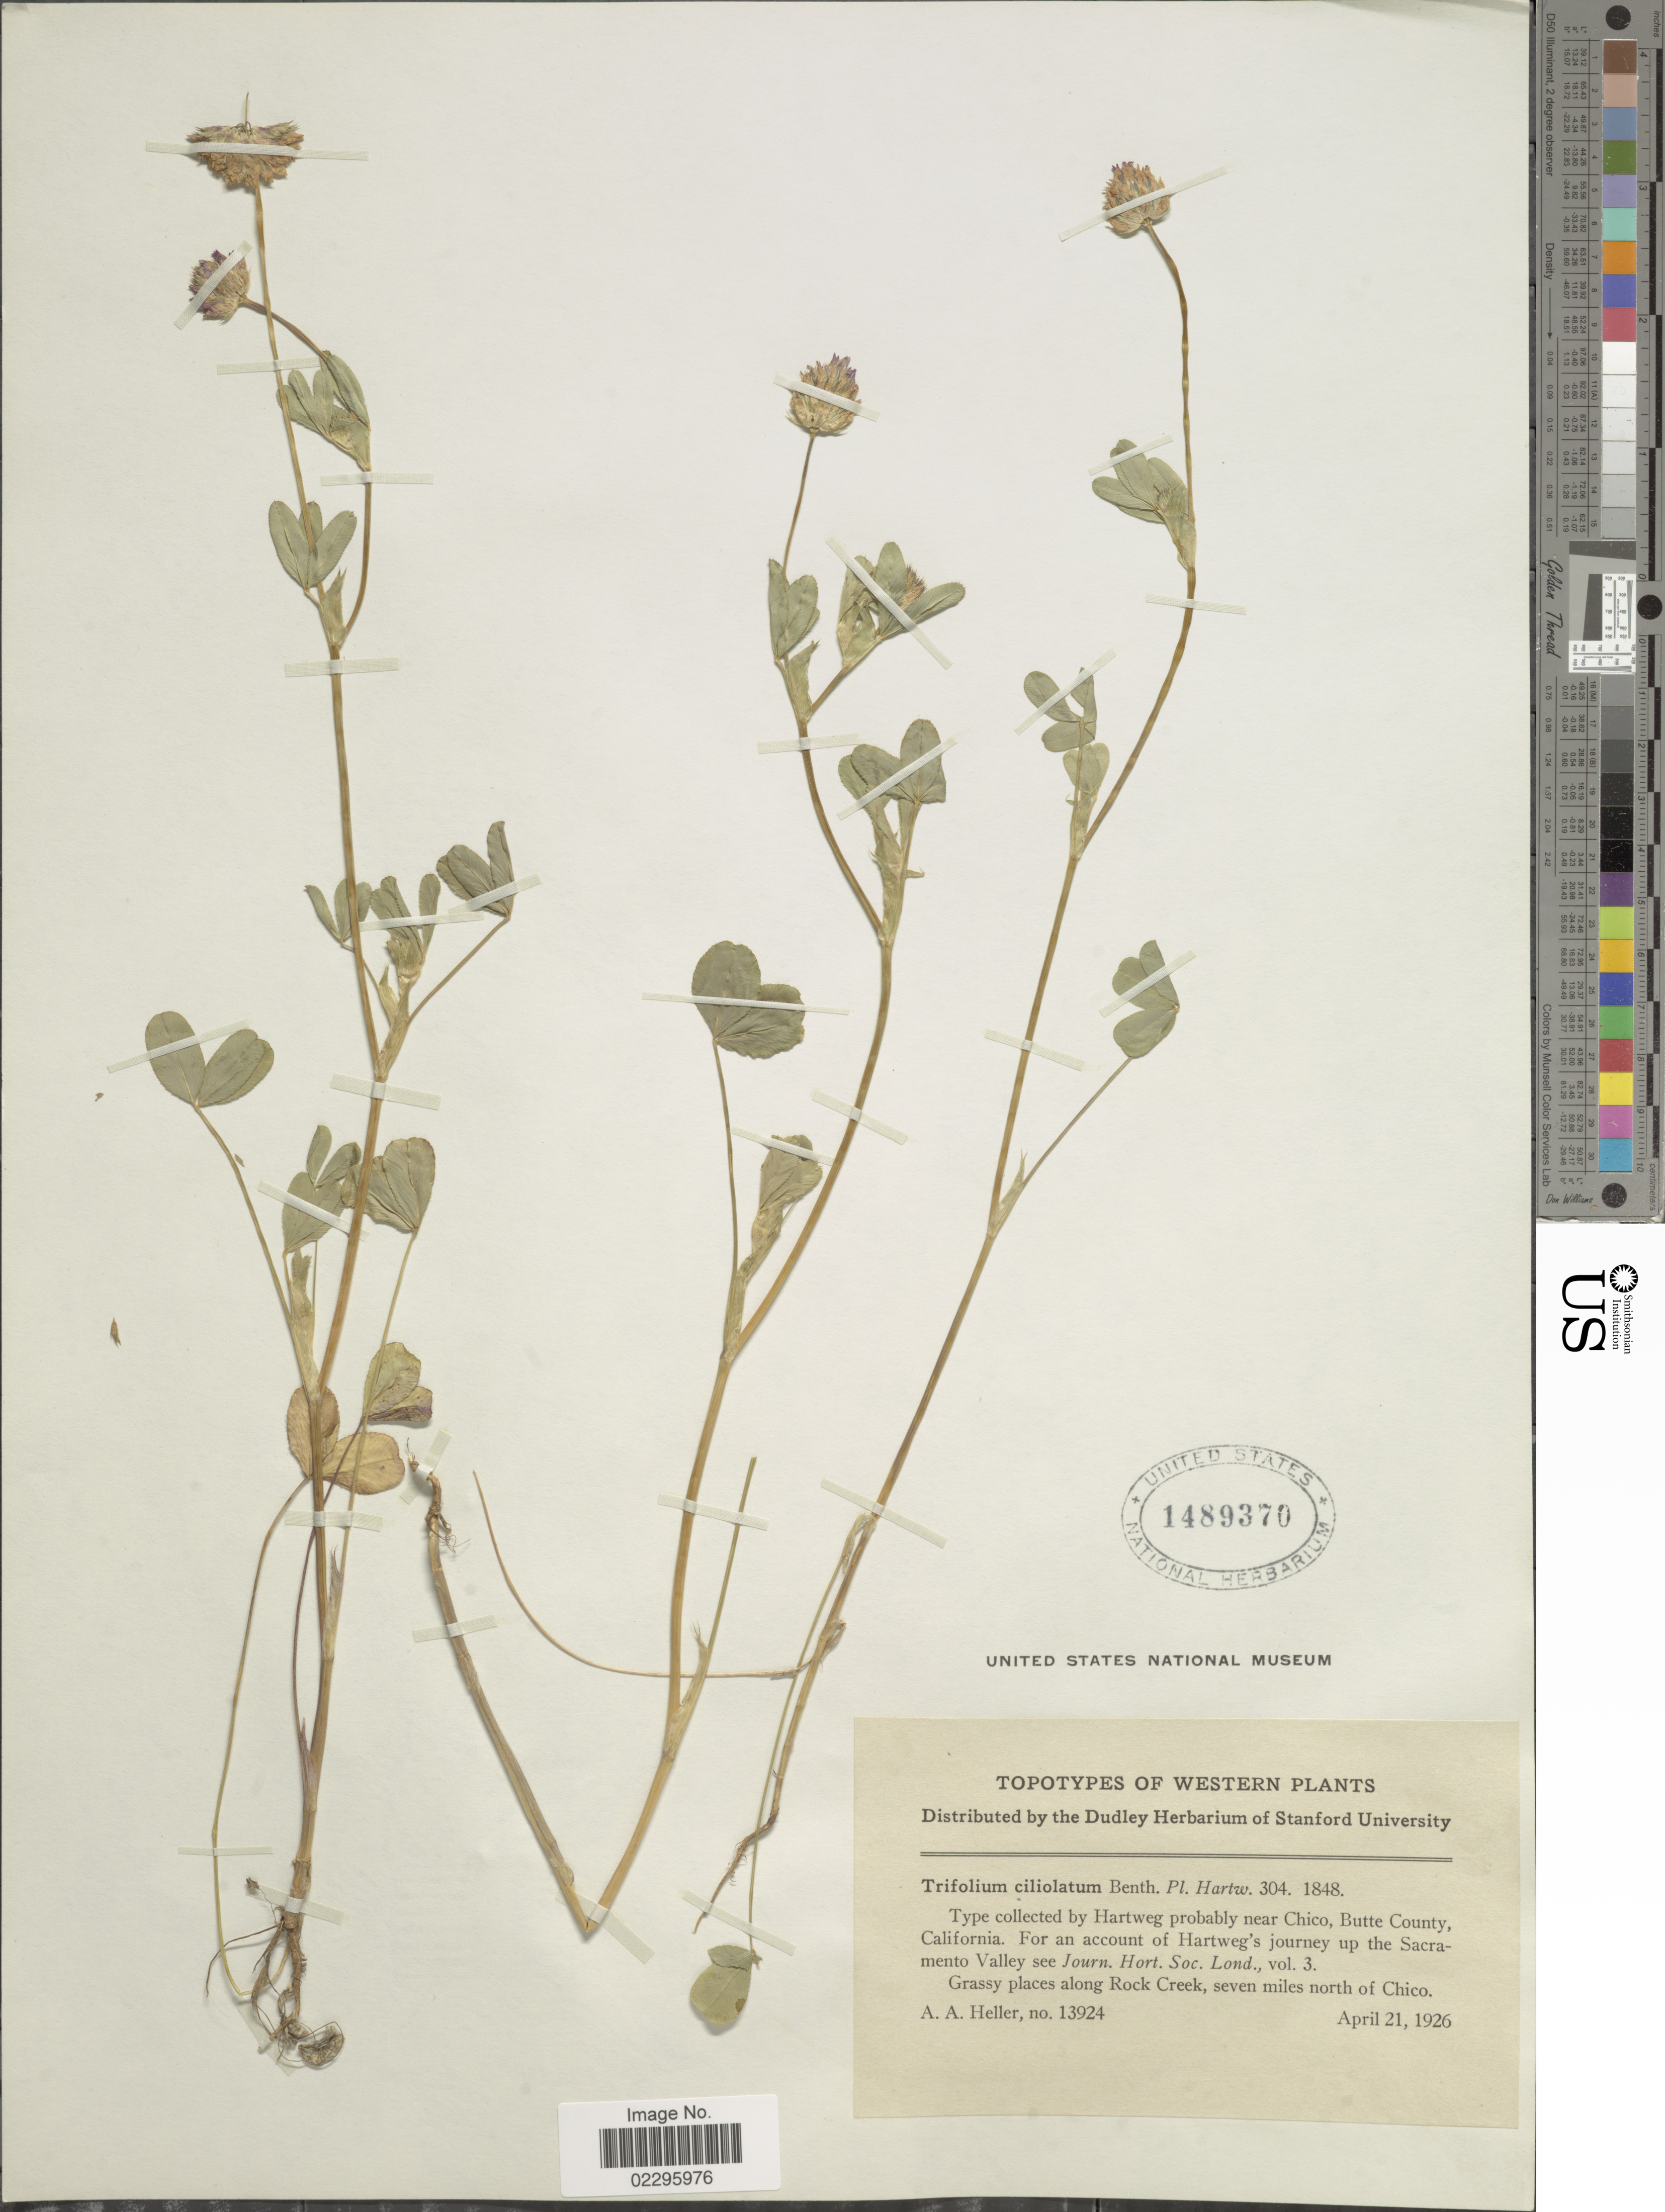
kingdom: Plantae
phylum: Tracheophyta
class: Magnoliopsida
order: Fabales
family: Fabaceae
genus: Trifolium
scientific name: Trifolium ciliolatum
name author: Benth.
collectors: A. A. Heller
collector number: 13924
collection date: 1926-04-21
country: United States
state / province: California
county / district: Butte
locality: Hartweg probably near Chico, Butte County, grassy slopes along Rock Creek, seven miles north of Chico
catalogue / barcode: US 1489370